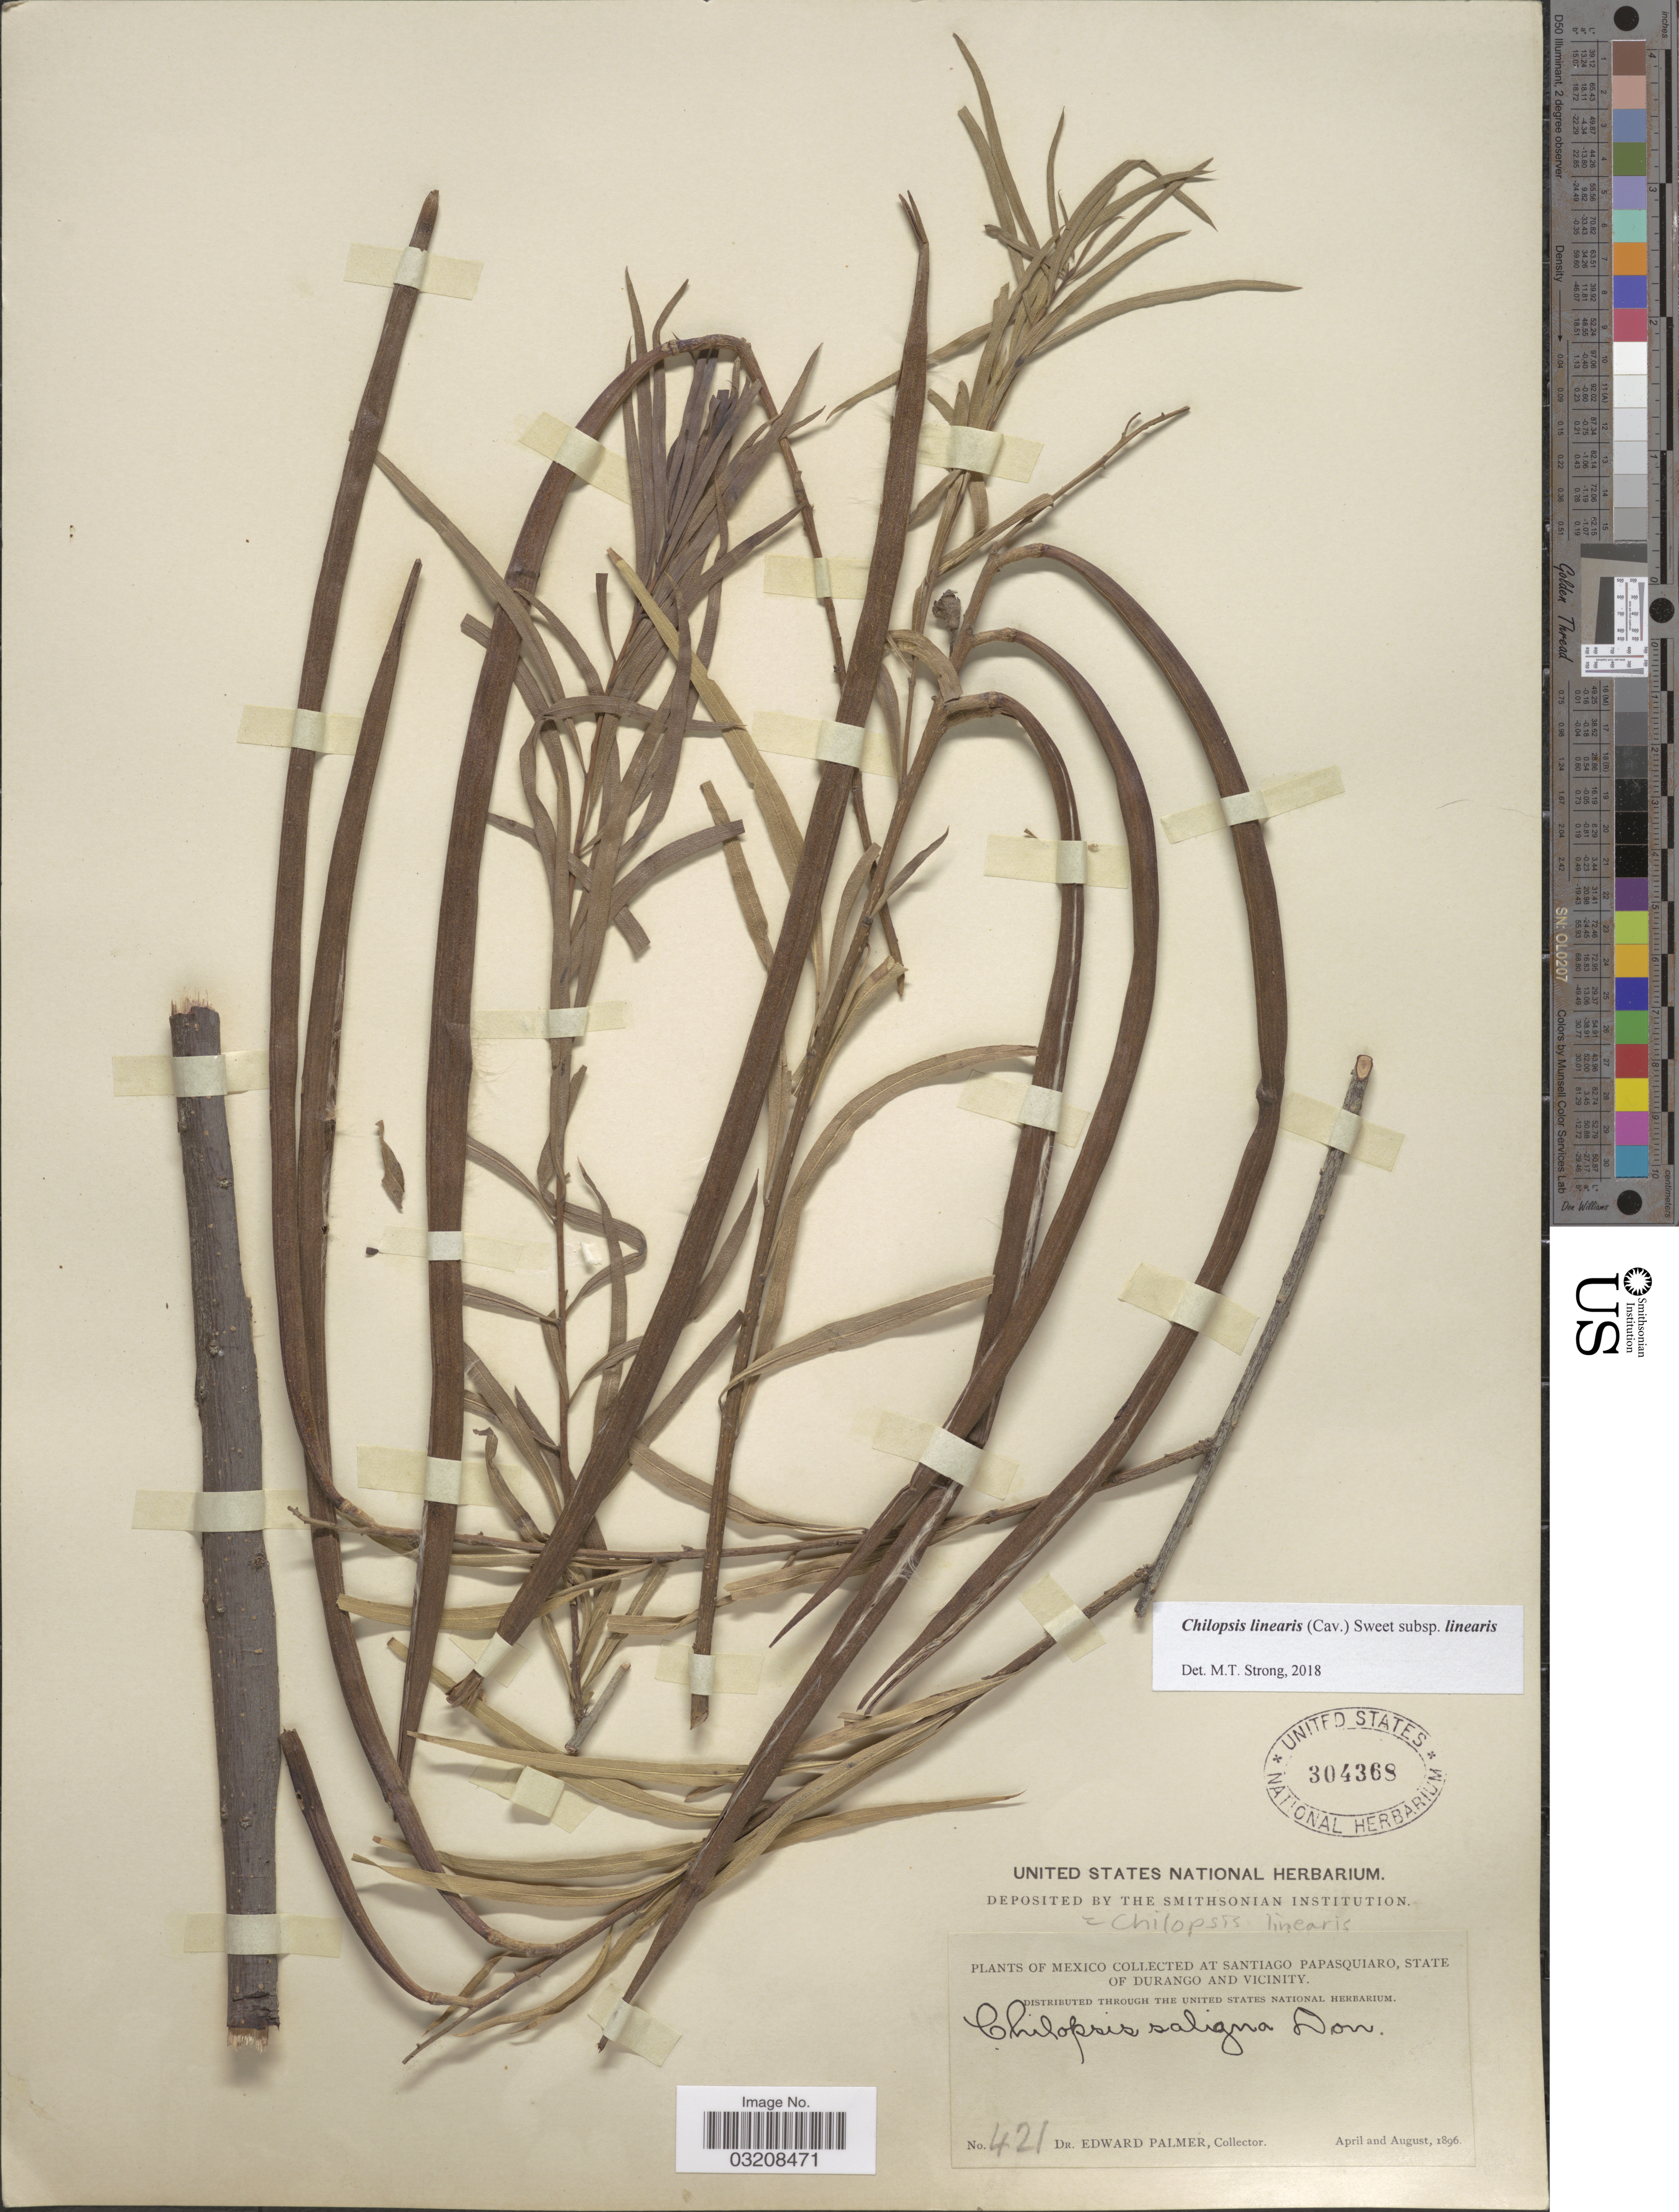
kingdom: Plantae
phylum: Tracheophyta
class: Magnoliopsida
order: Lamiales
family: Bignoniaceae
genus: Chilopsis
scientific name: Chilopsis linearis subsp. linearis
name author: (Cav.) Sweet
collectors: E. Palmer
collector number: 421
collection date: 1896-04/1896-08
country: Mexico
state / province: Durango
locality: Santiago Papasquiaro, State of Durango and vicinity.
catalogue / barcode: US 304368